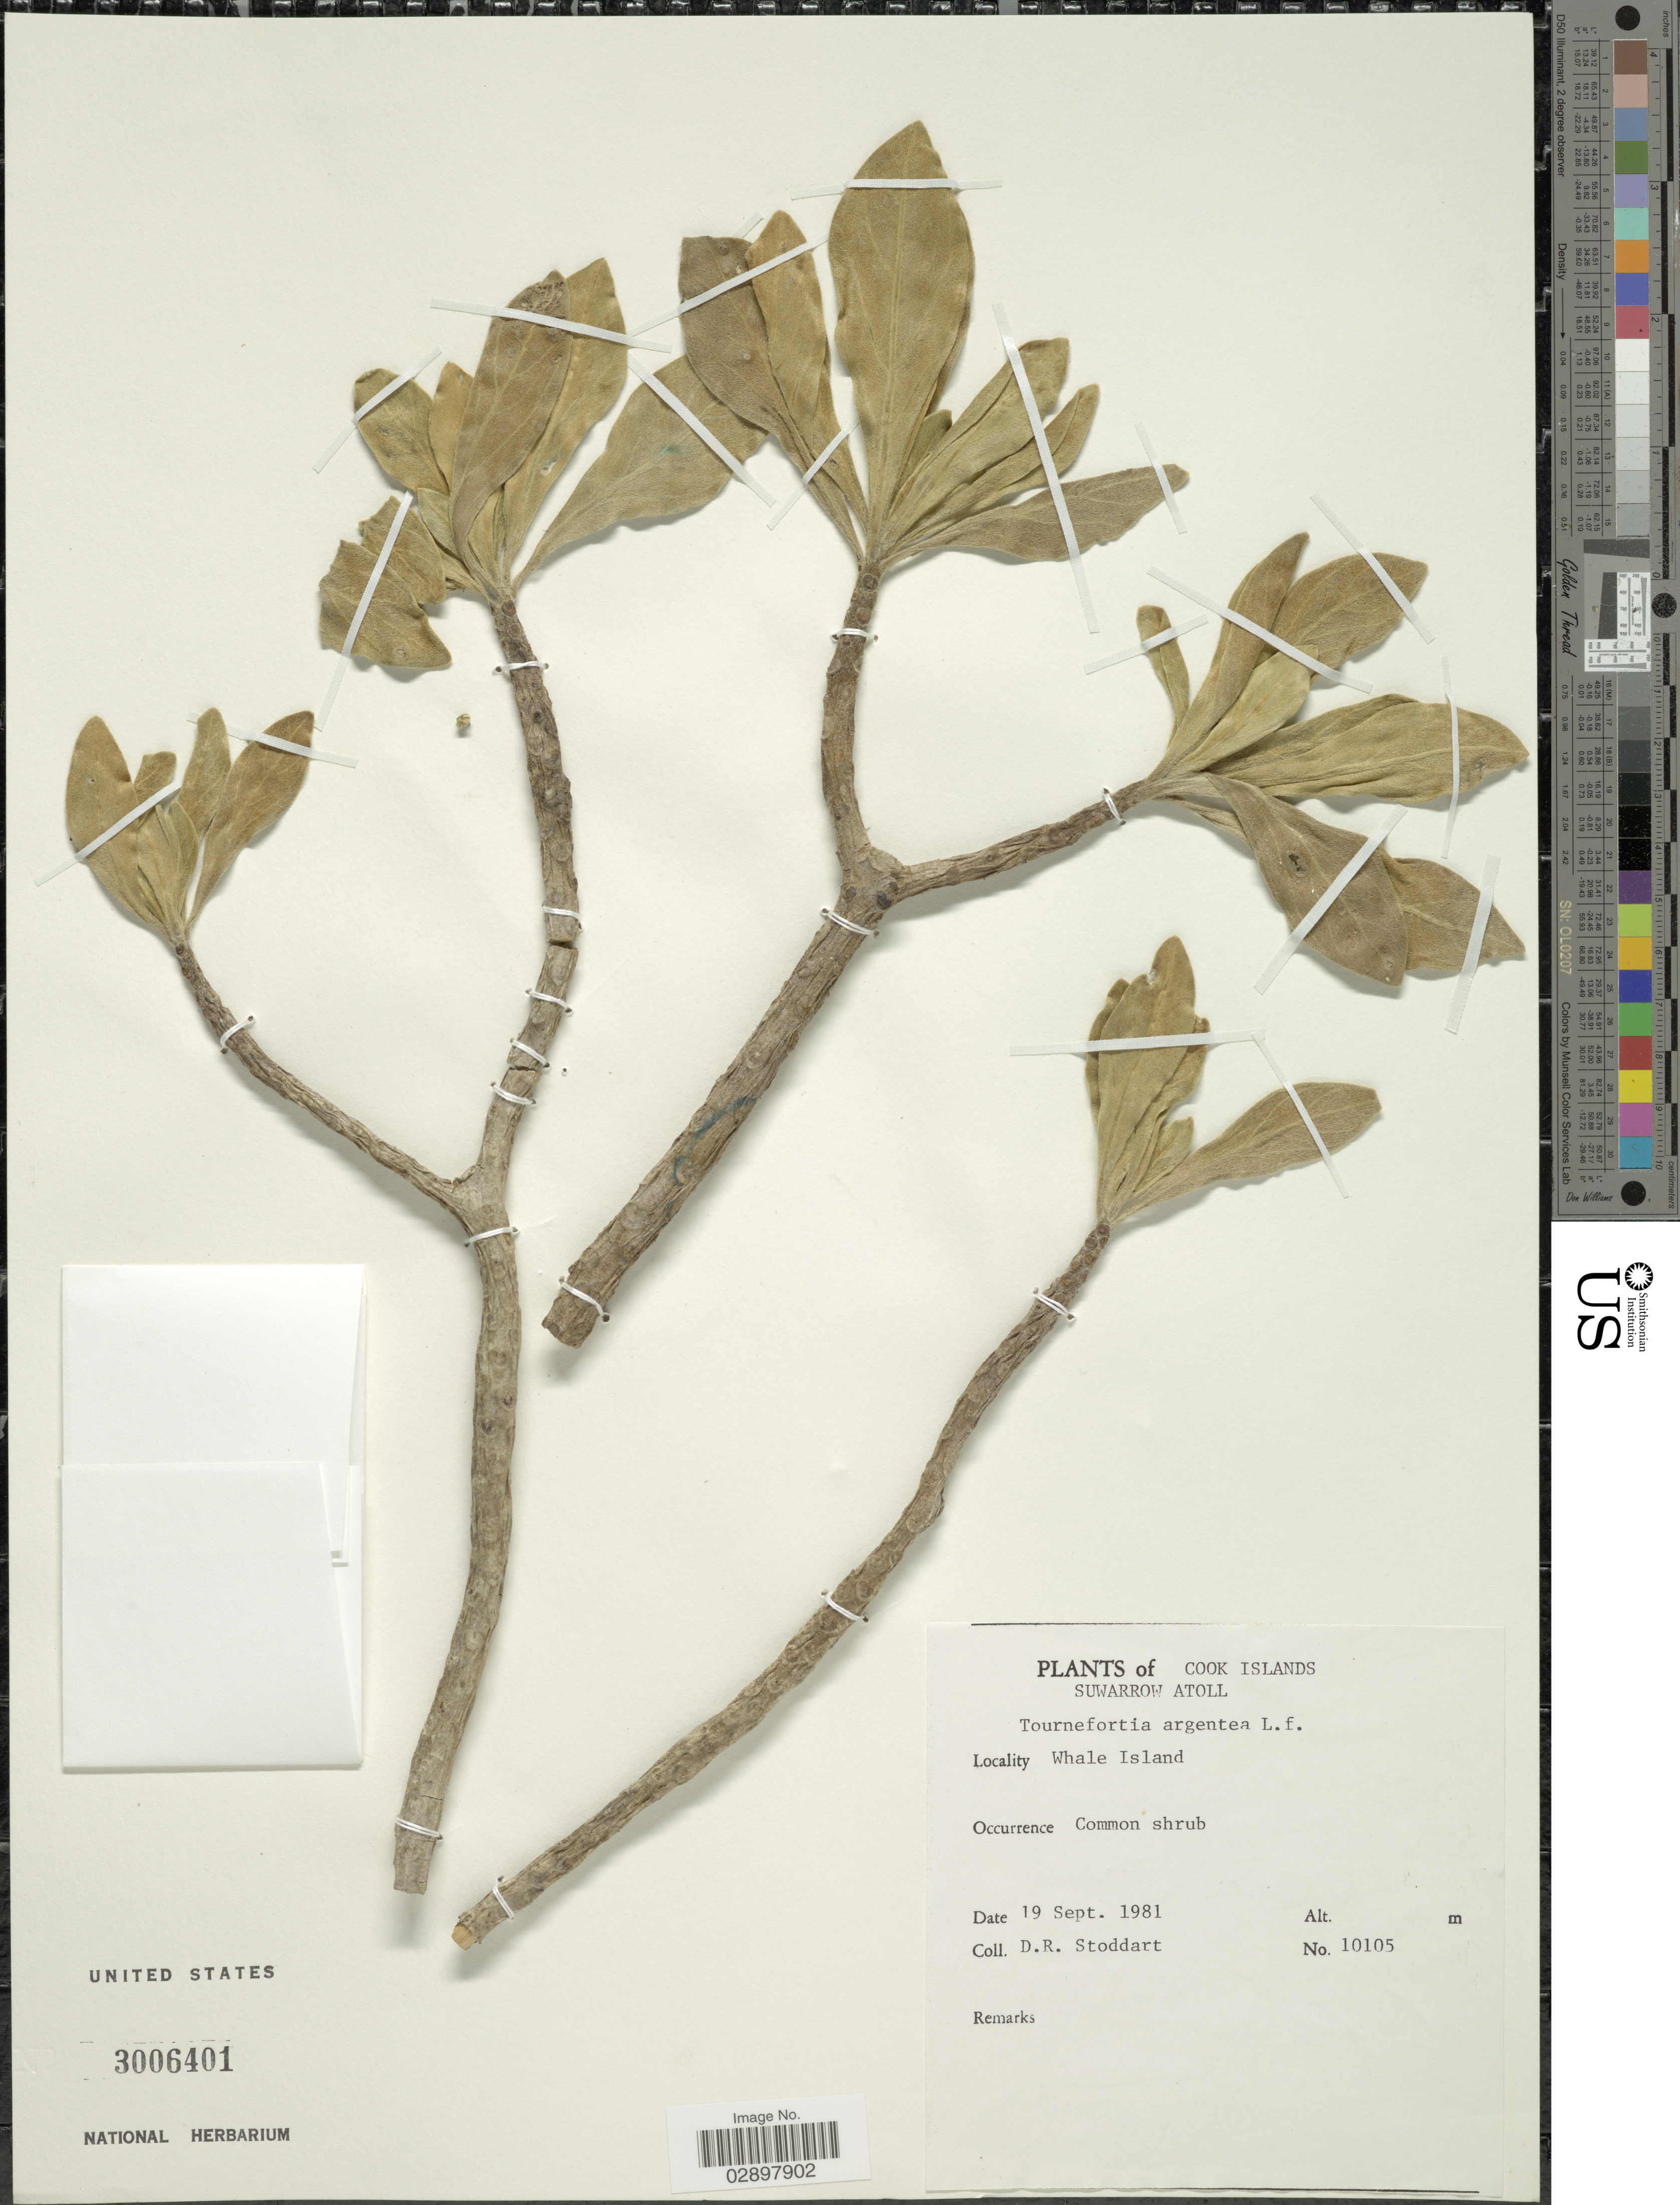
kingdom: Plantae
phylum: Tracheophyta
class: Magnoliopsida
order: Boraginales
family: Heliotropiaceae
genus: Heliotropium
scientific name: Heliotropium arboreum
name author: (Blanco) Mabberley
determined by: Wagner, W. L., (BOT), Smithsonian Institution - National Museum of Natural History (UNITED STATES)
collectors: D. R. Stoddart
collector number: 10105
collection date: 1981-09-19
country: Cook Islands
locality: Suwarrow Atoll. Whale Island.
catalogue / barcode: US 3006401